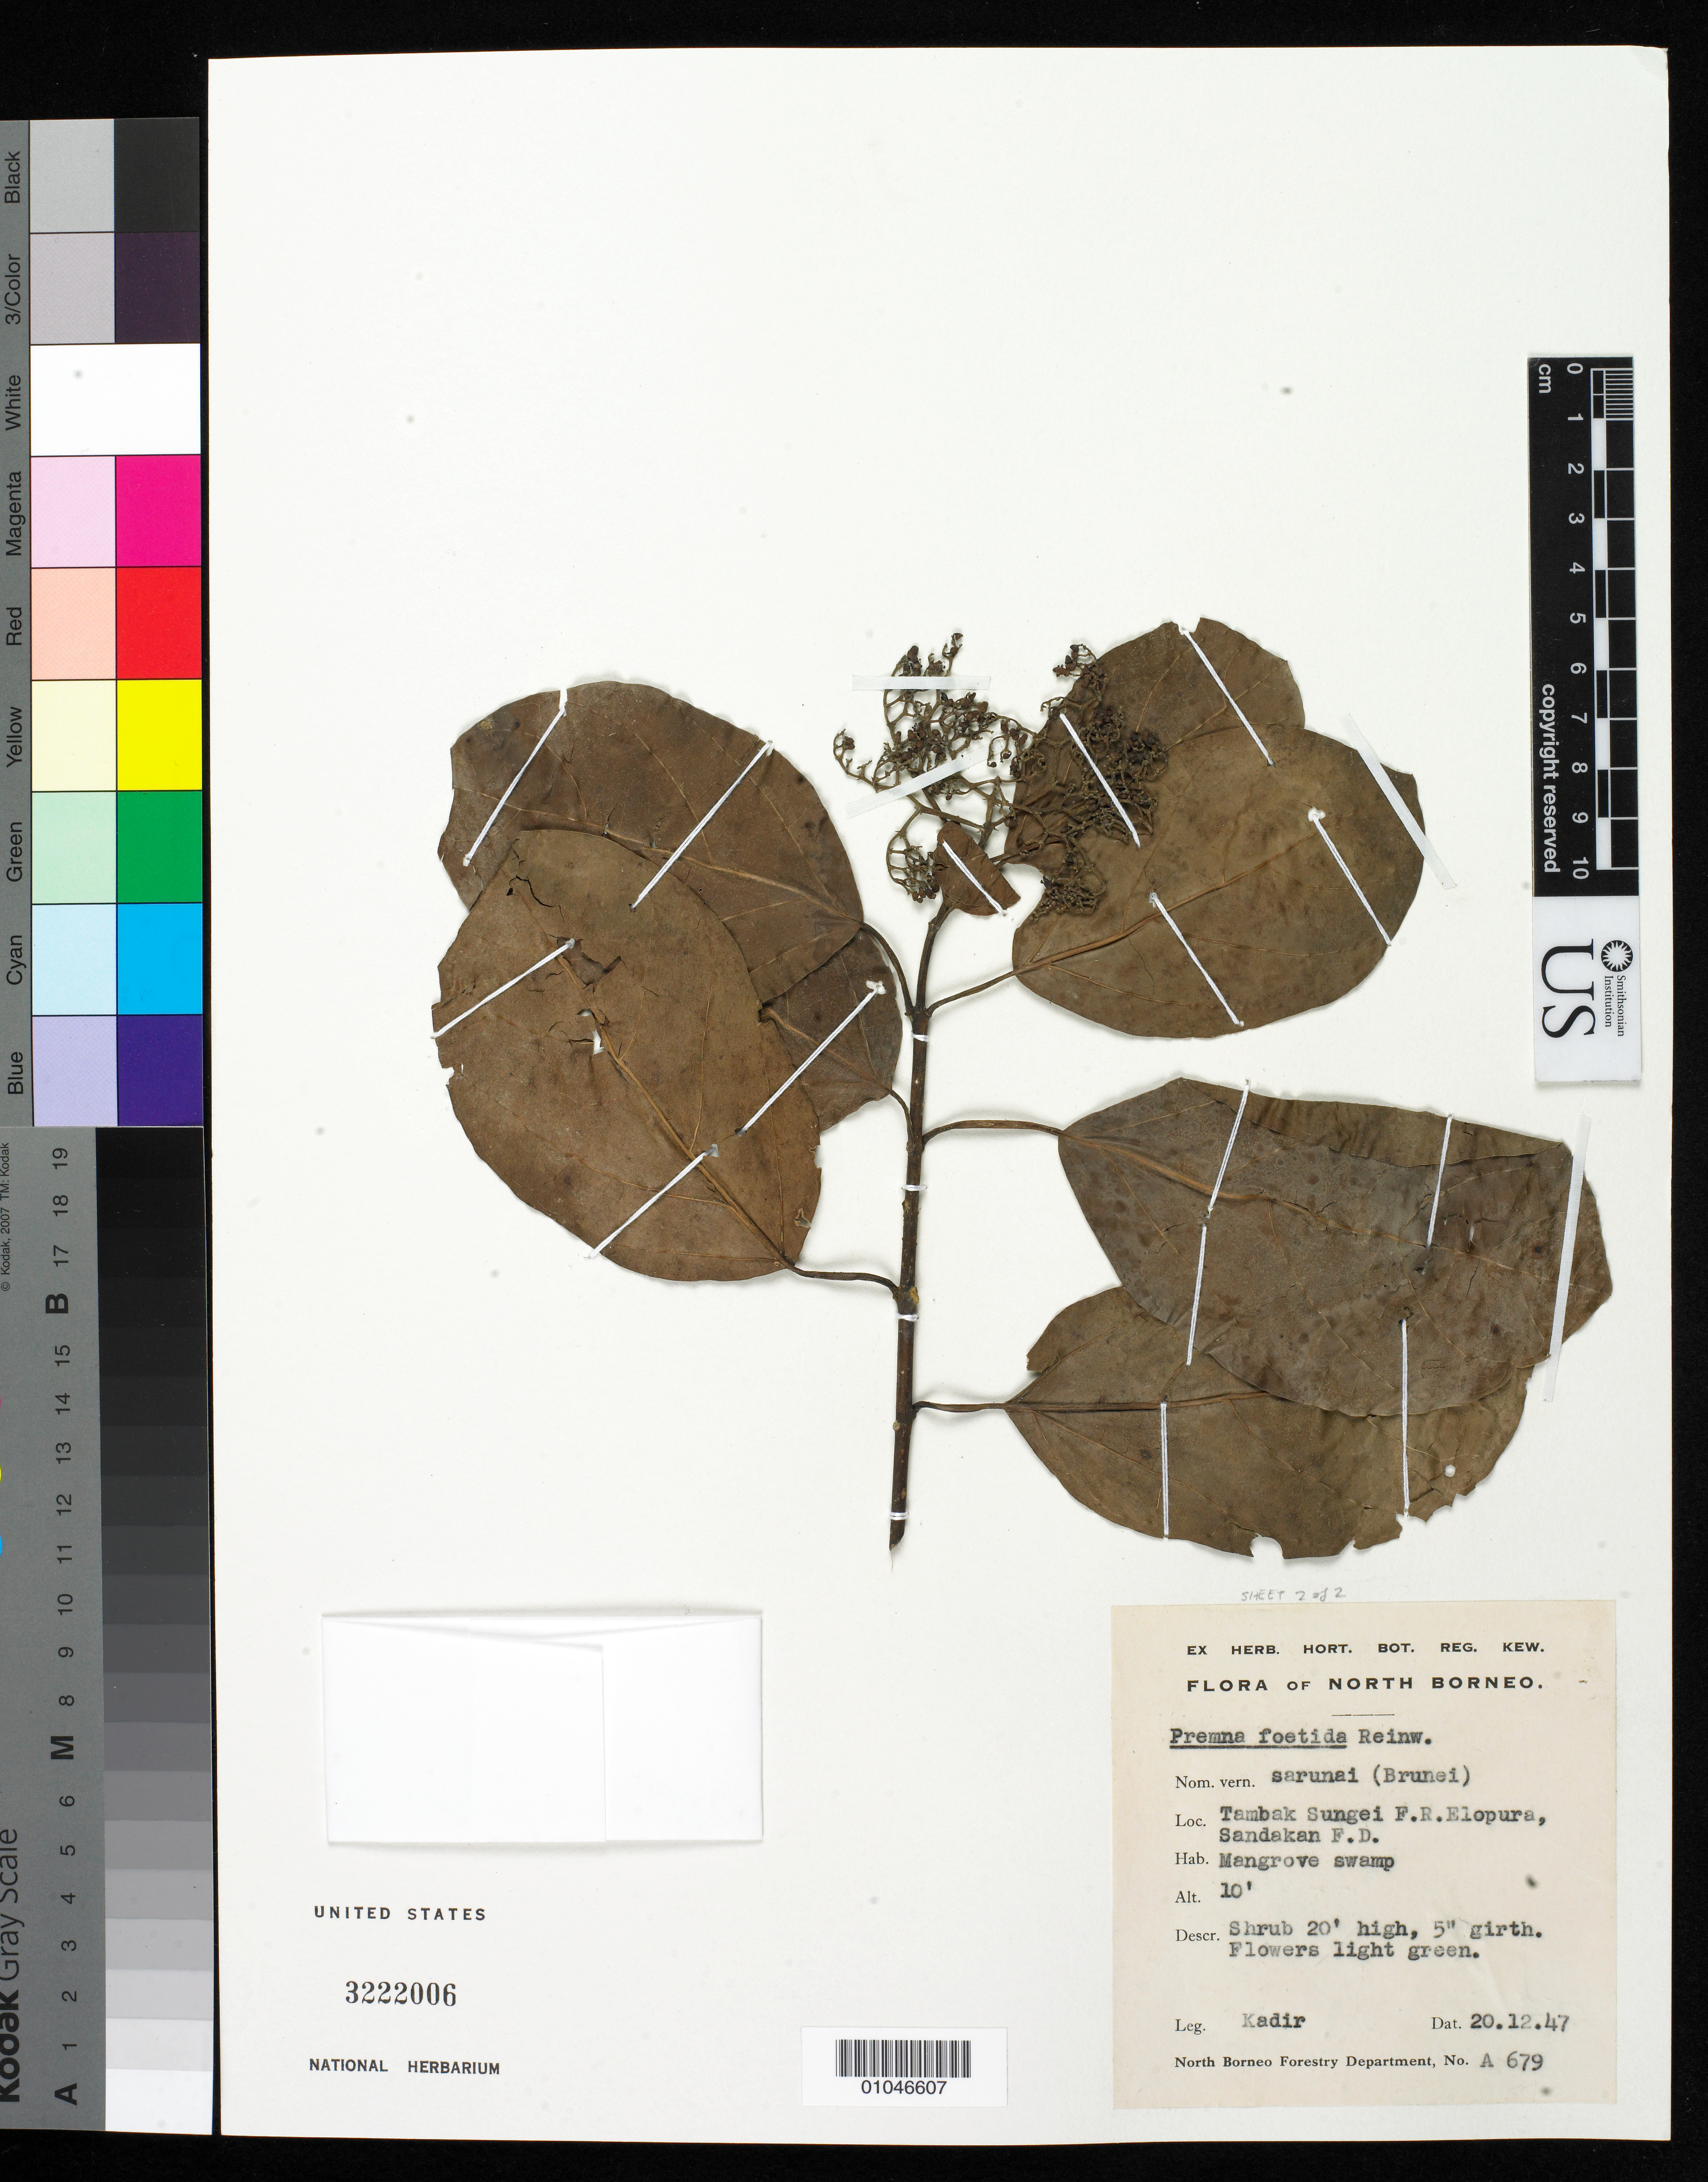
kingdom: Plantae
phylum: Tracheophyta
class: Magnoliopsida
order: Lamiales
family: Lamiaceae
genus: Premna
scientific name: Premna foetida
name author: Reinw. ex Blume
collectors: -. Kadir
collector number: A679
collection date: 1947-12-20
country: Malaysia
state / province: Sabah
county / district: Sandakan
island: Borneo I.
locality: Tambak Sungei F.R. Elopura, Sandaken F.D., British North Borneo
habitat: mangrove swamp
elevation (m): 10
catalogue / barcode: US 3222006